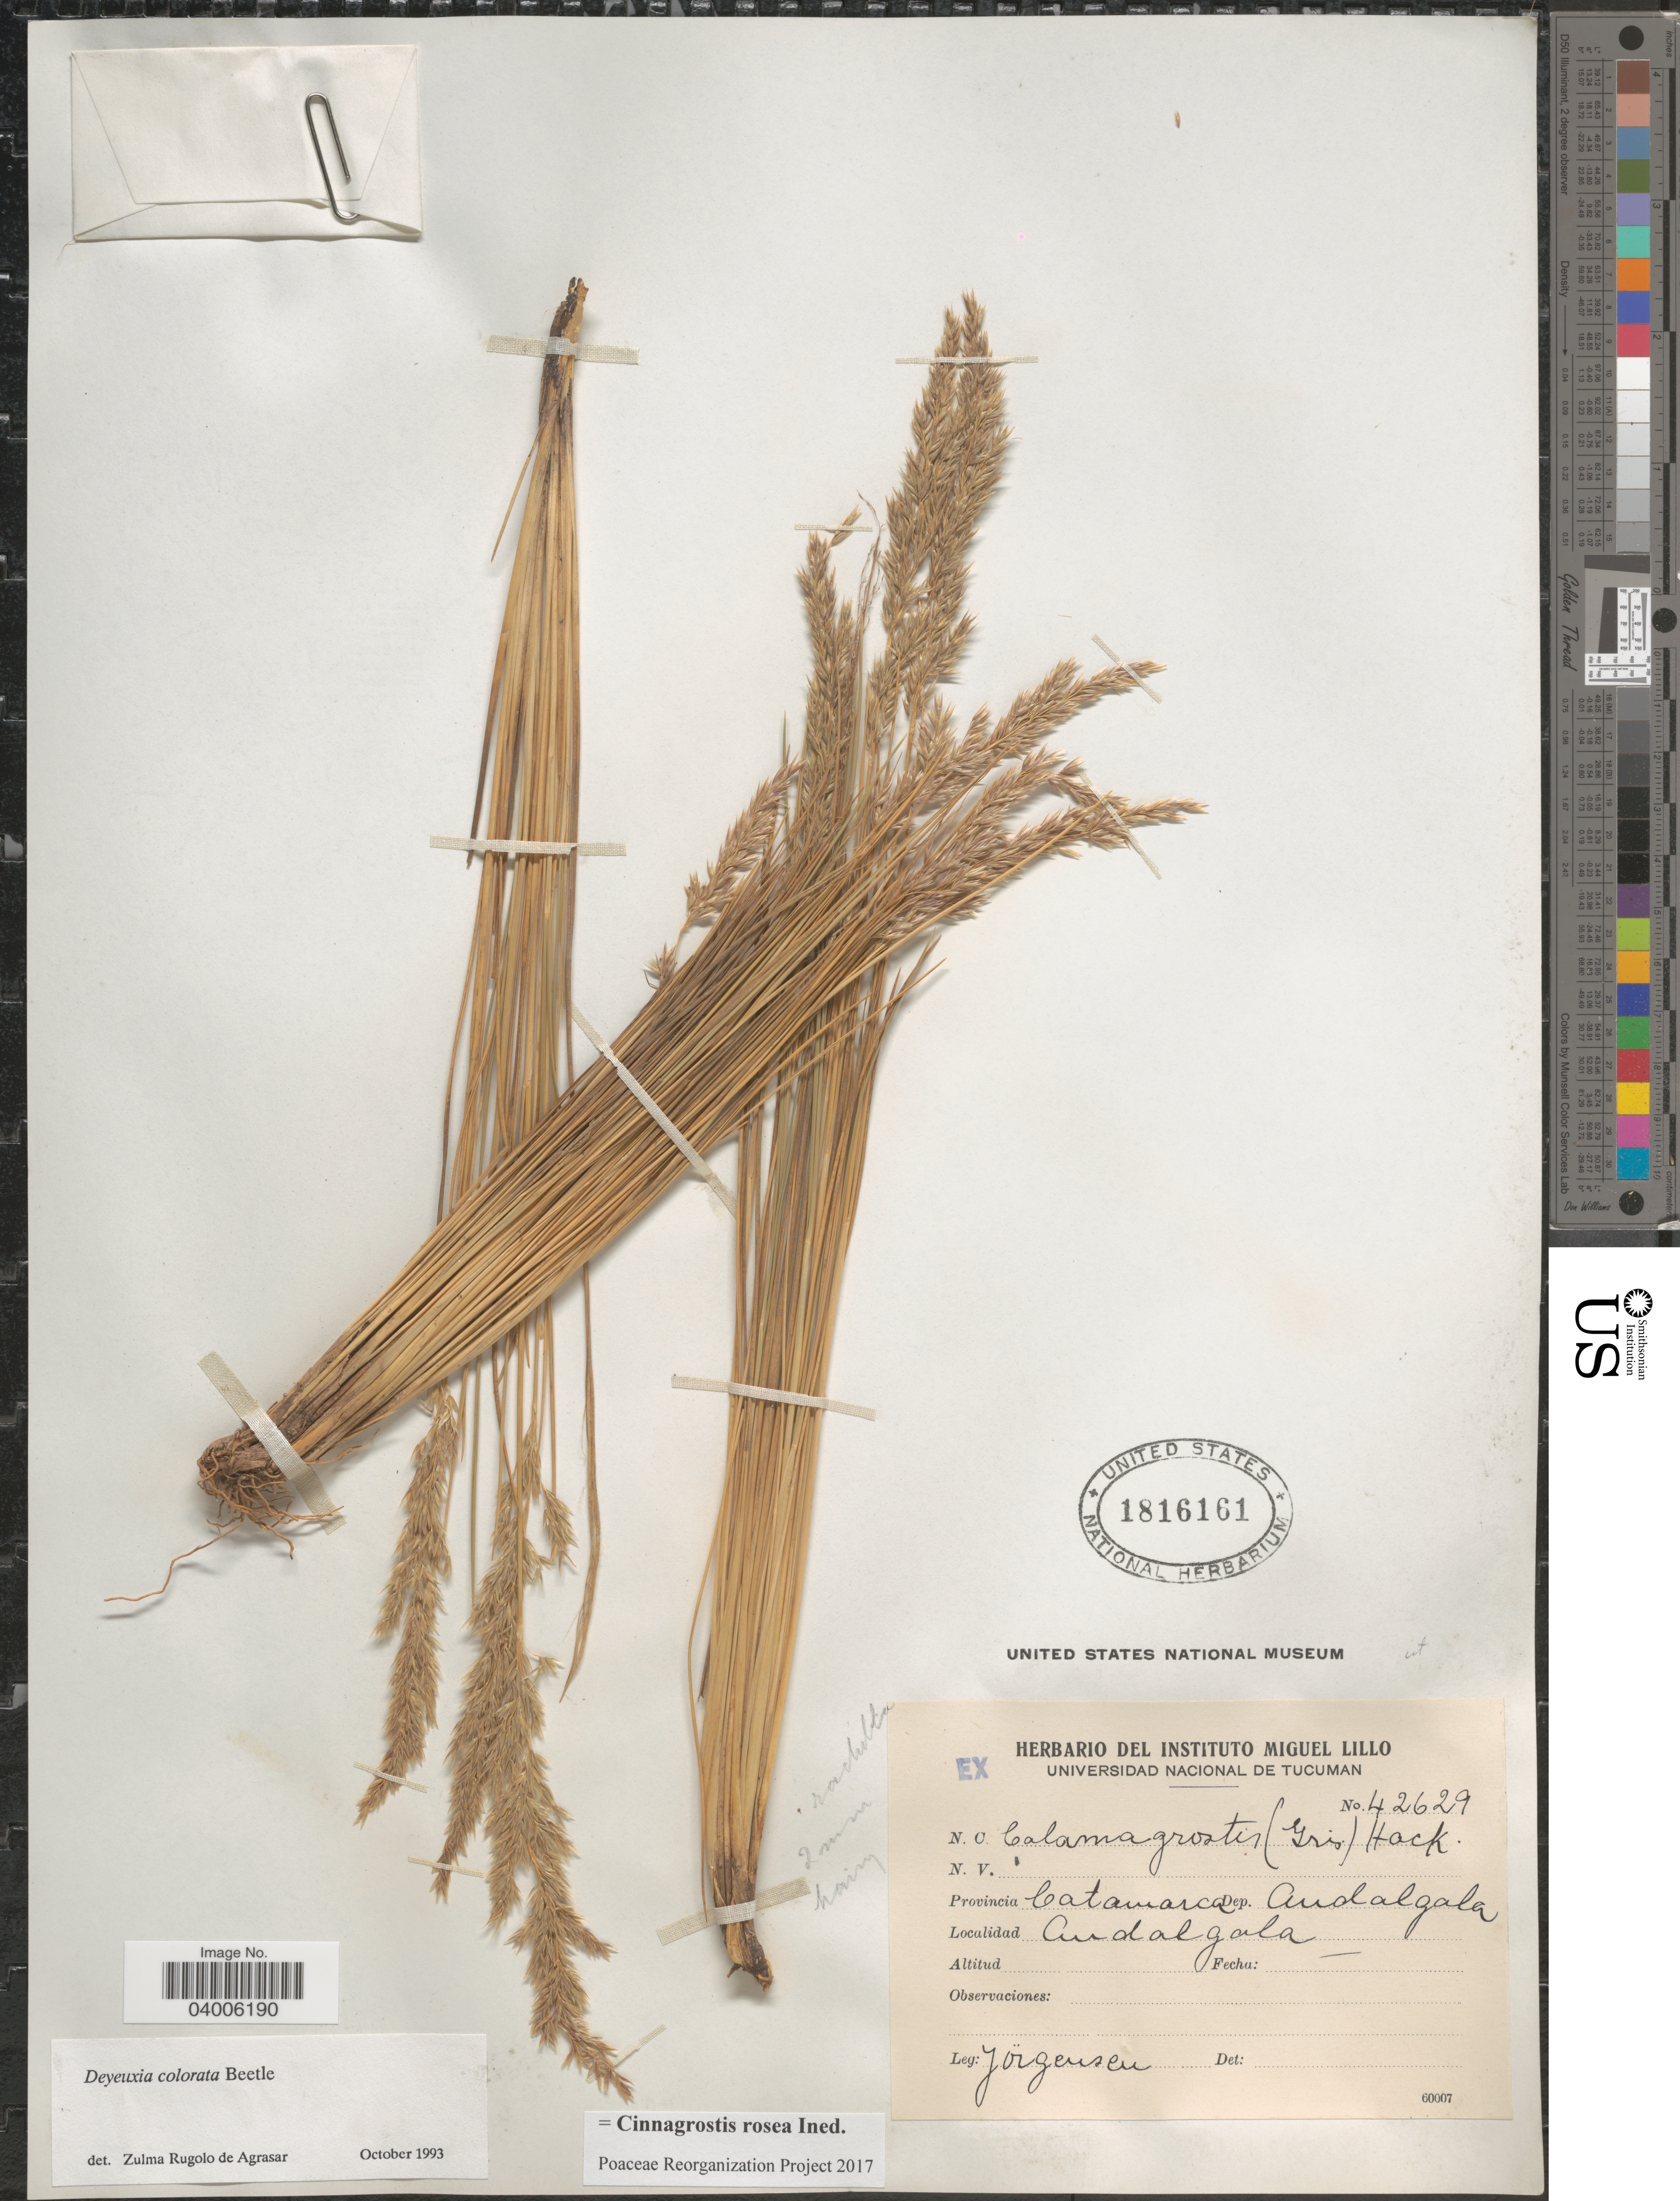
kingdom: Plantae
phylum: Tracheophyta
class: Liliopsida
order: Poales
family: Poaceae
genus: Cinnagrostis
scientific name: Cinnagrostis rosea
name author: (Griseb.) P.M. Peterson et al.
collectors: Jorgensen, --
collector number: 42629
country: Argentina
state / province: Catamarca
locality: Dep. Andalgala. Andalgala.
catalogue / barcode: US 1816161